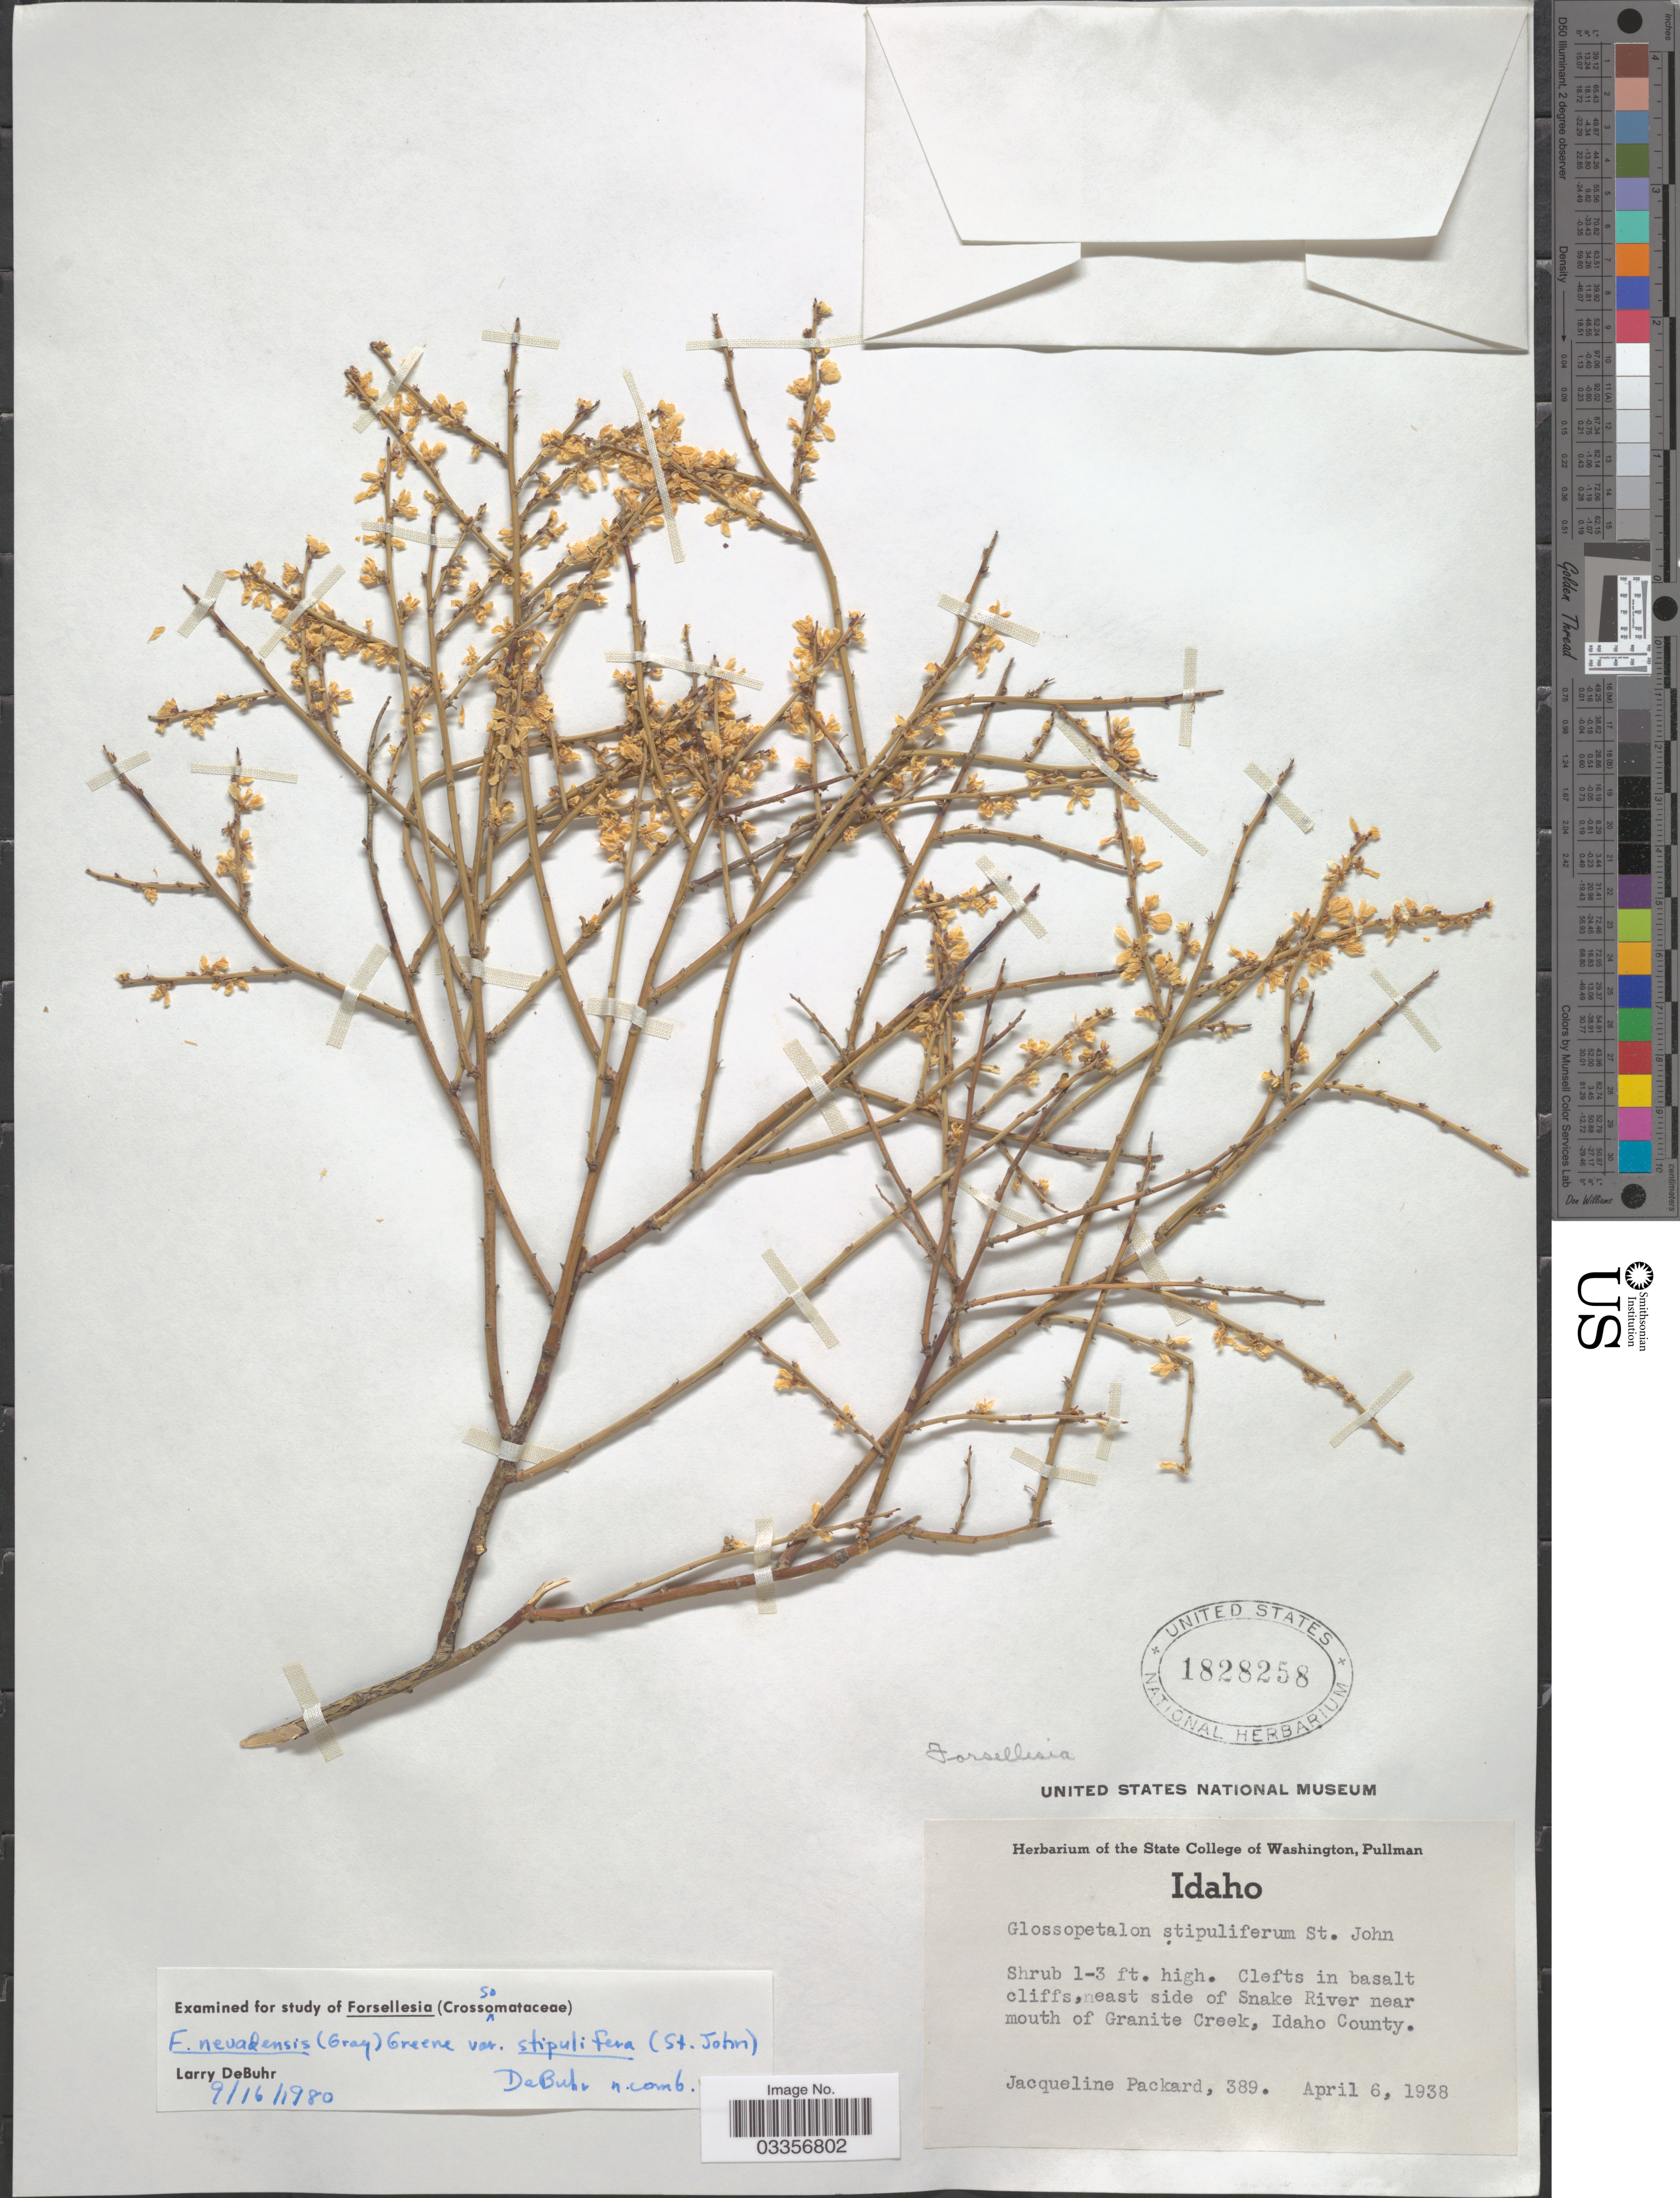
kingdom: Plantae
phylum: Tracheophyta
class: Magnoliopsida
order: Crossosomatales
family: Crossosomataceae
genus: Glossopetalon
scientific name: Glossopetalon spinescens var. aridum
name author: M.E. Jones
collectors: J. Packard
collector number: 389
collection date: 1938-04-06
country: United States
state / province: Idaho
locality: Clefts in basalt cliffs, east side of Snake River near mouth of Granite Creek, Idaho County.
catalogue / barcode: US 1828258